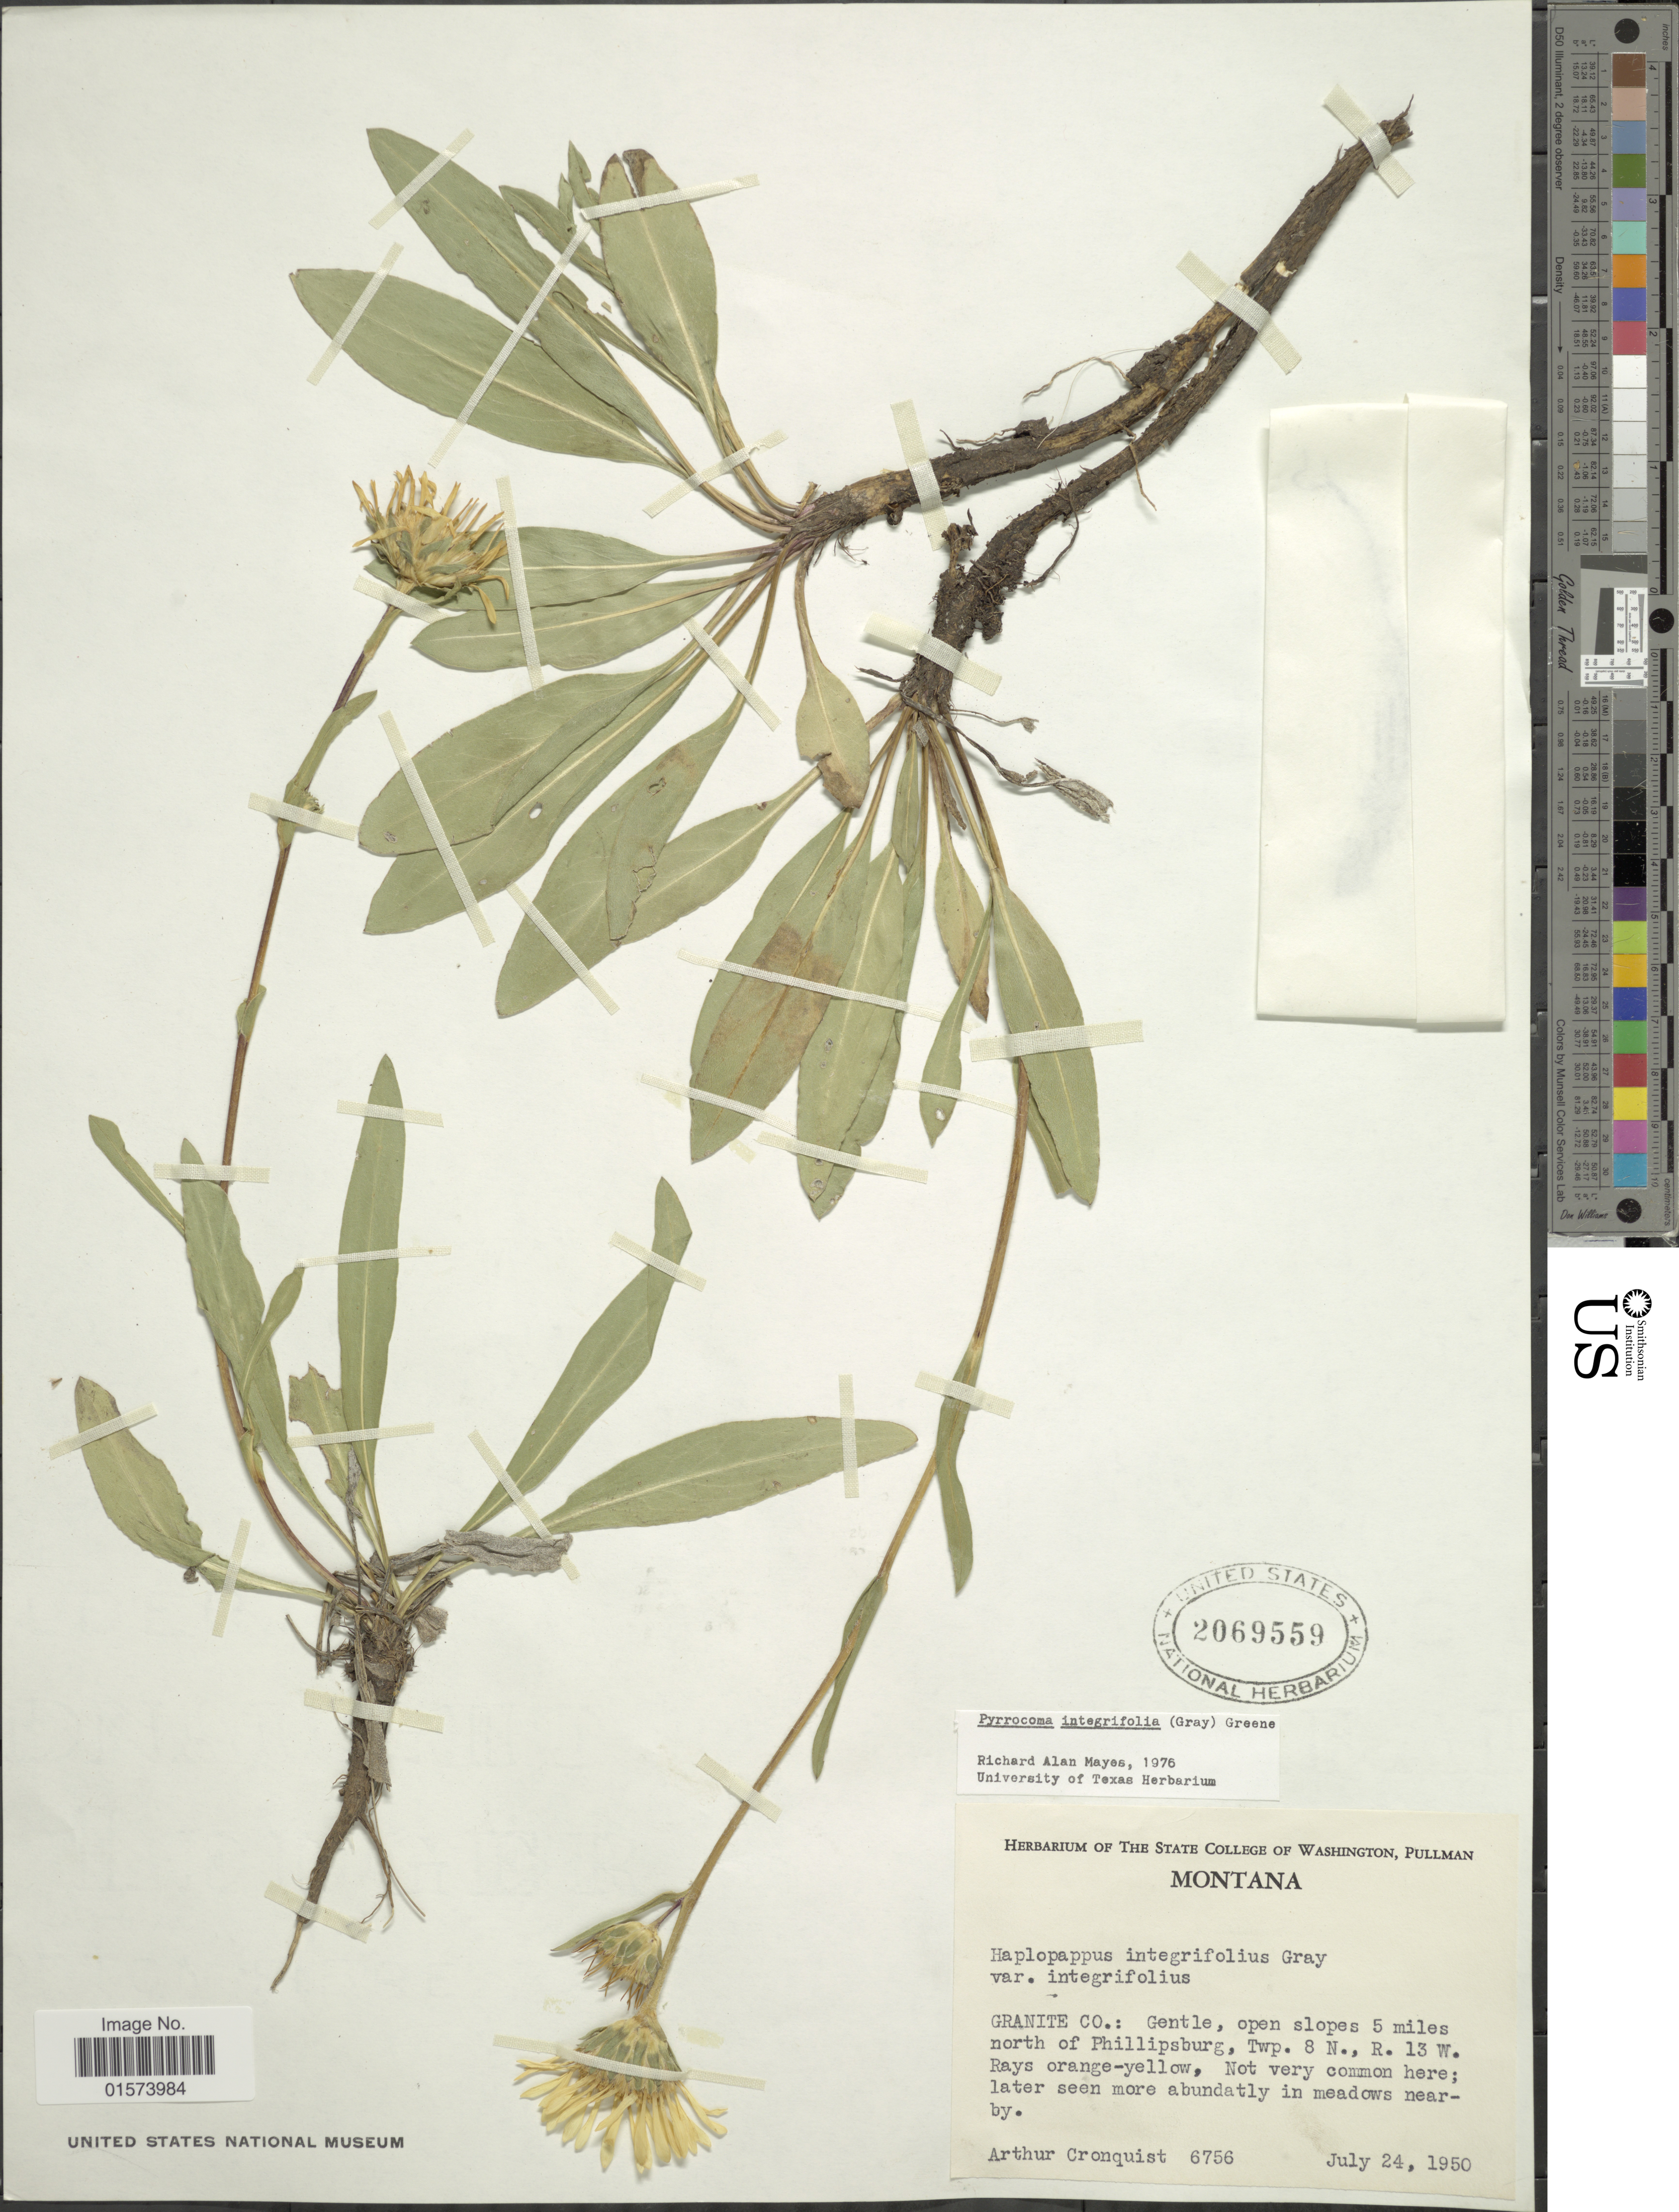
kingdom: Plantae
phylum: Tracheophyta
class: Magnoliopsida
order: Asterales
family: Asteraceae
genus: Pyrrocoma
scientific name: Pyrrocoma integrifolia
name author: (Porter ex A. Gray) Greene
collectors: A. J. Cronquist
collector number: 6759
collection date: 1950-07-24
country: United States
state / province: Montana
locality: Granite Co.: Gentle, open slopes 5 miles north of Phillipsburg, Twp. 8 N., R. 13W.; later seen more abundatly in meadows near-by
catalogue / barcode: US 2069559